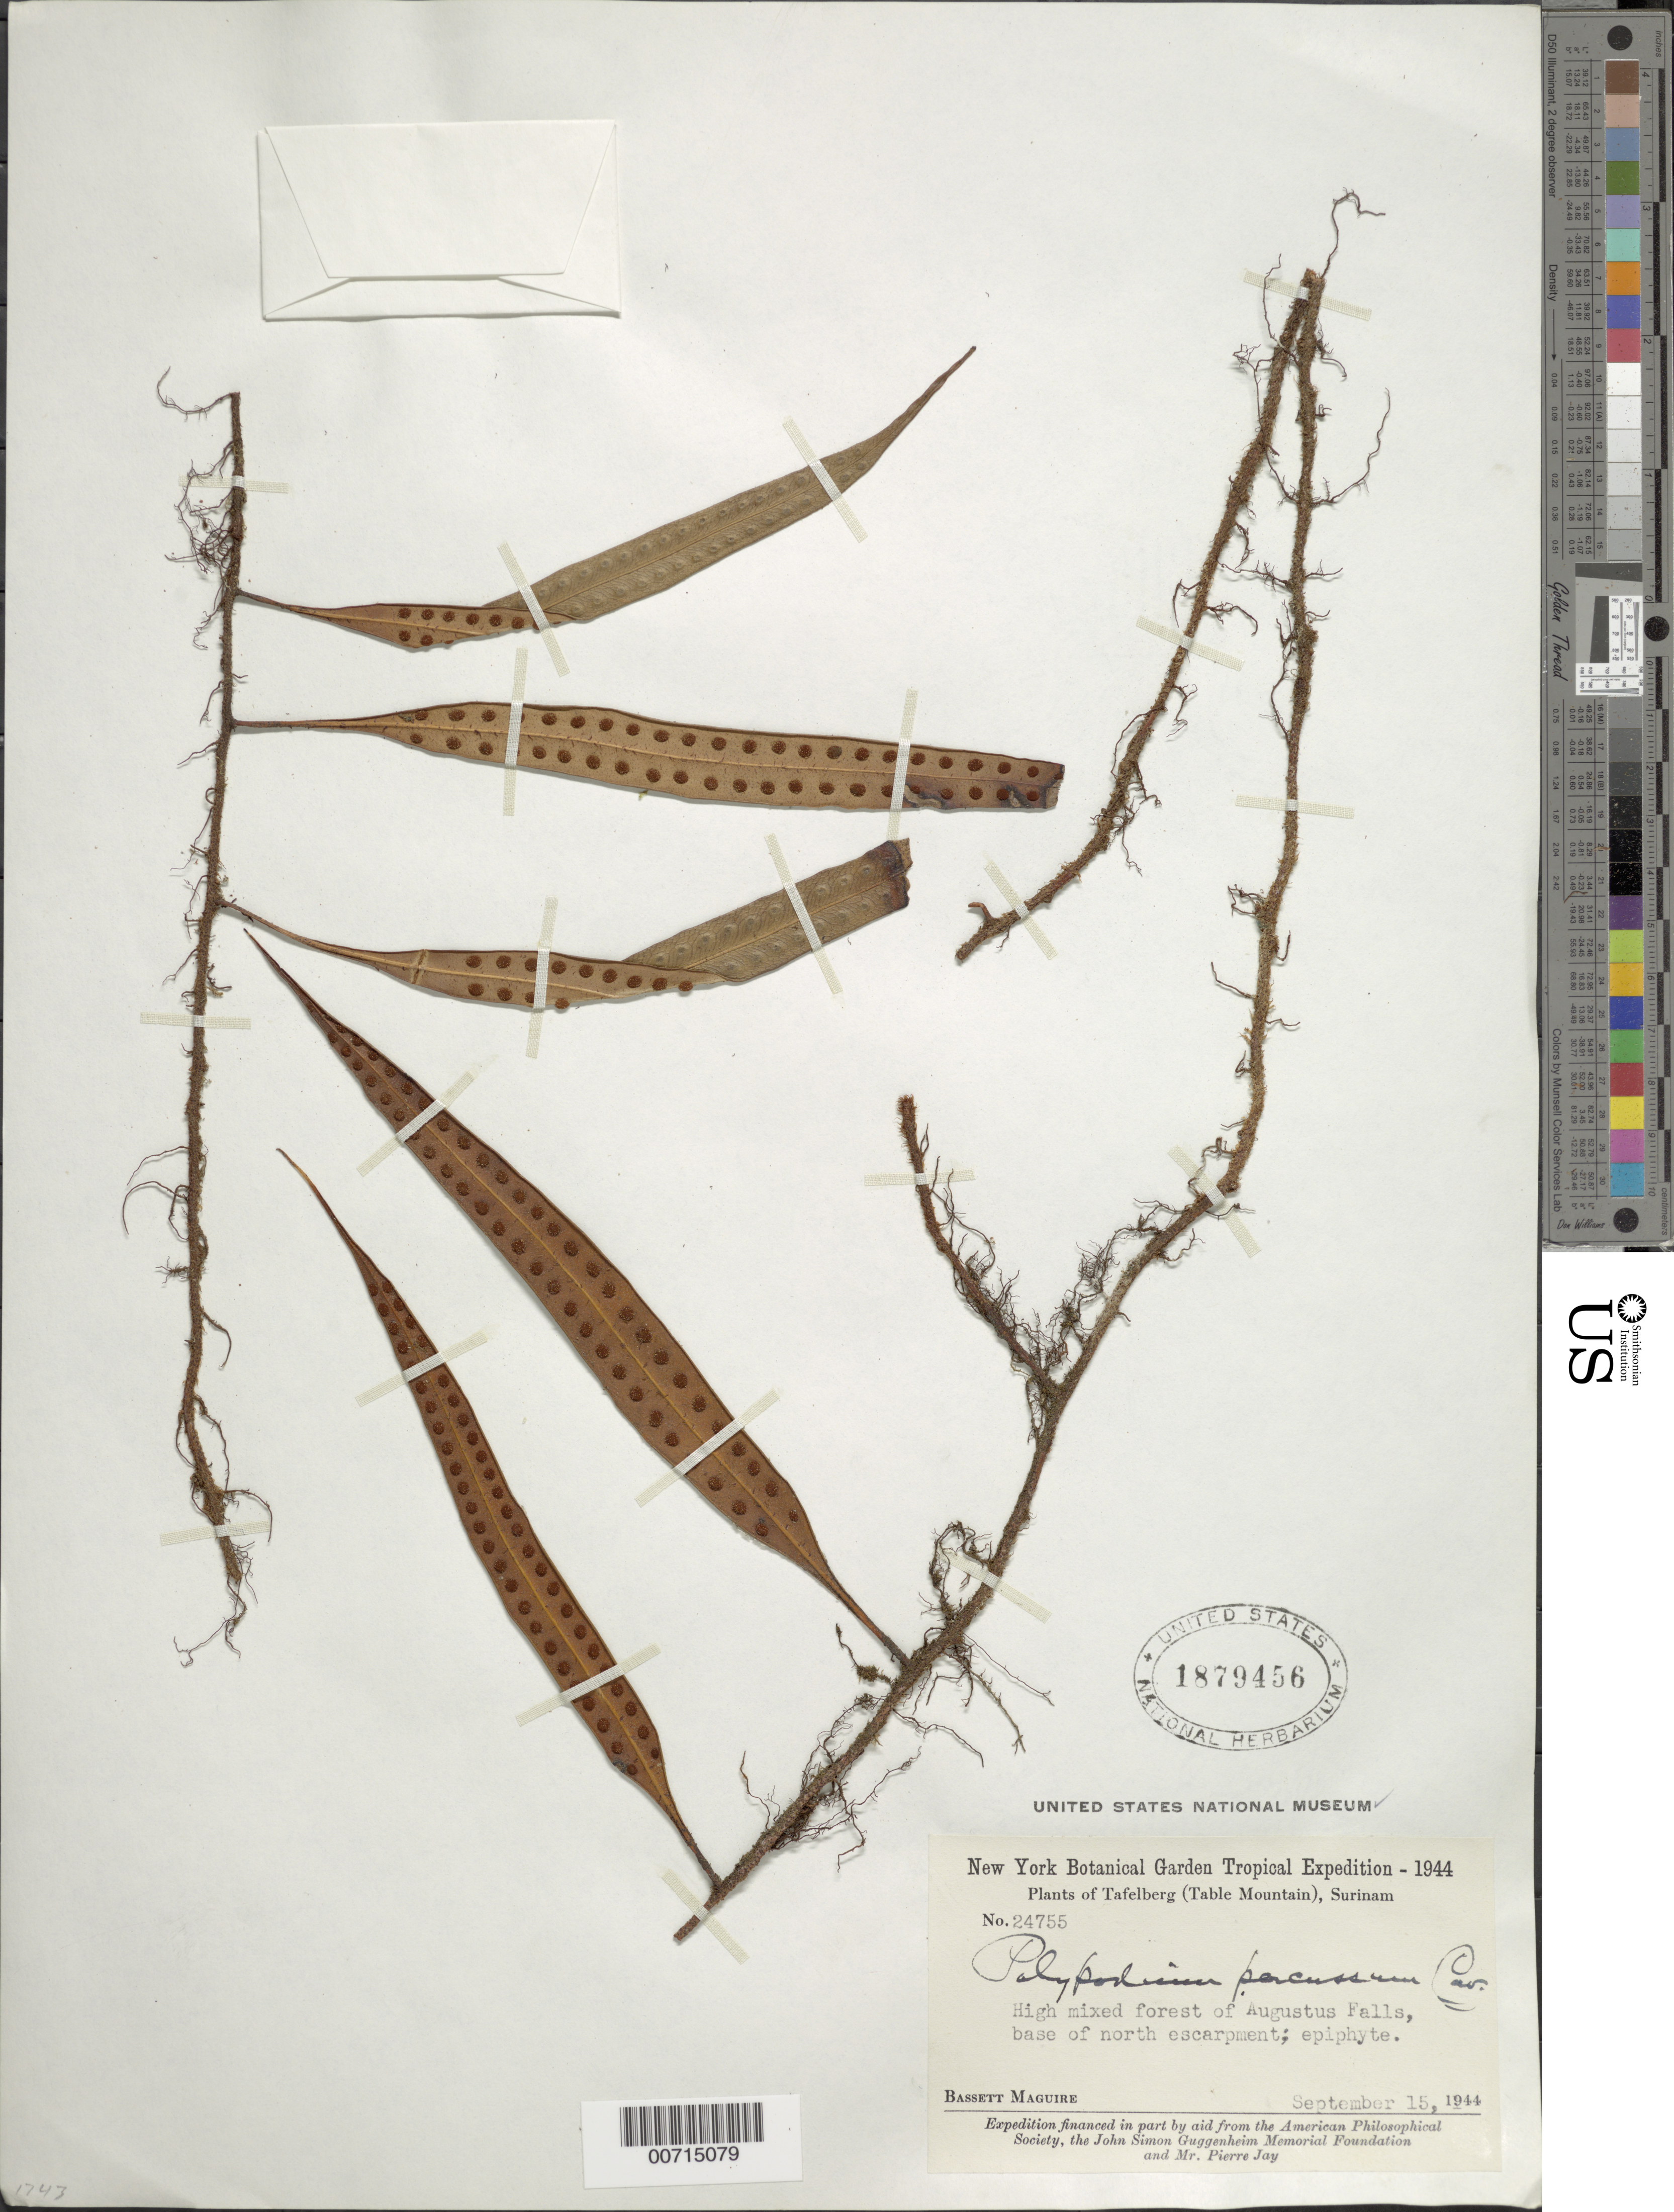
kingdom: Plantae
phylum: Tracheophyta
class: Polypodiopsida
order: Polypodiales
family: Polypodiaceae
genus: Microgramma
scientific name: Microgramma percussa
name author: (Cav.) de la Sota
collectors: B. Maguire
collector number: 24755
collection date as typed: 15-Sep-44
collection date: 1944-09-15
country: Suriname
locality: Tafelberg (Table Mountain), Augustus Falls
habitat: High mixed forest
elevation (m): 390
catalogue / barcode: US 1879456